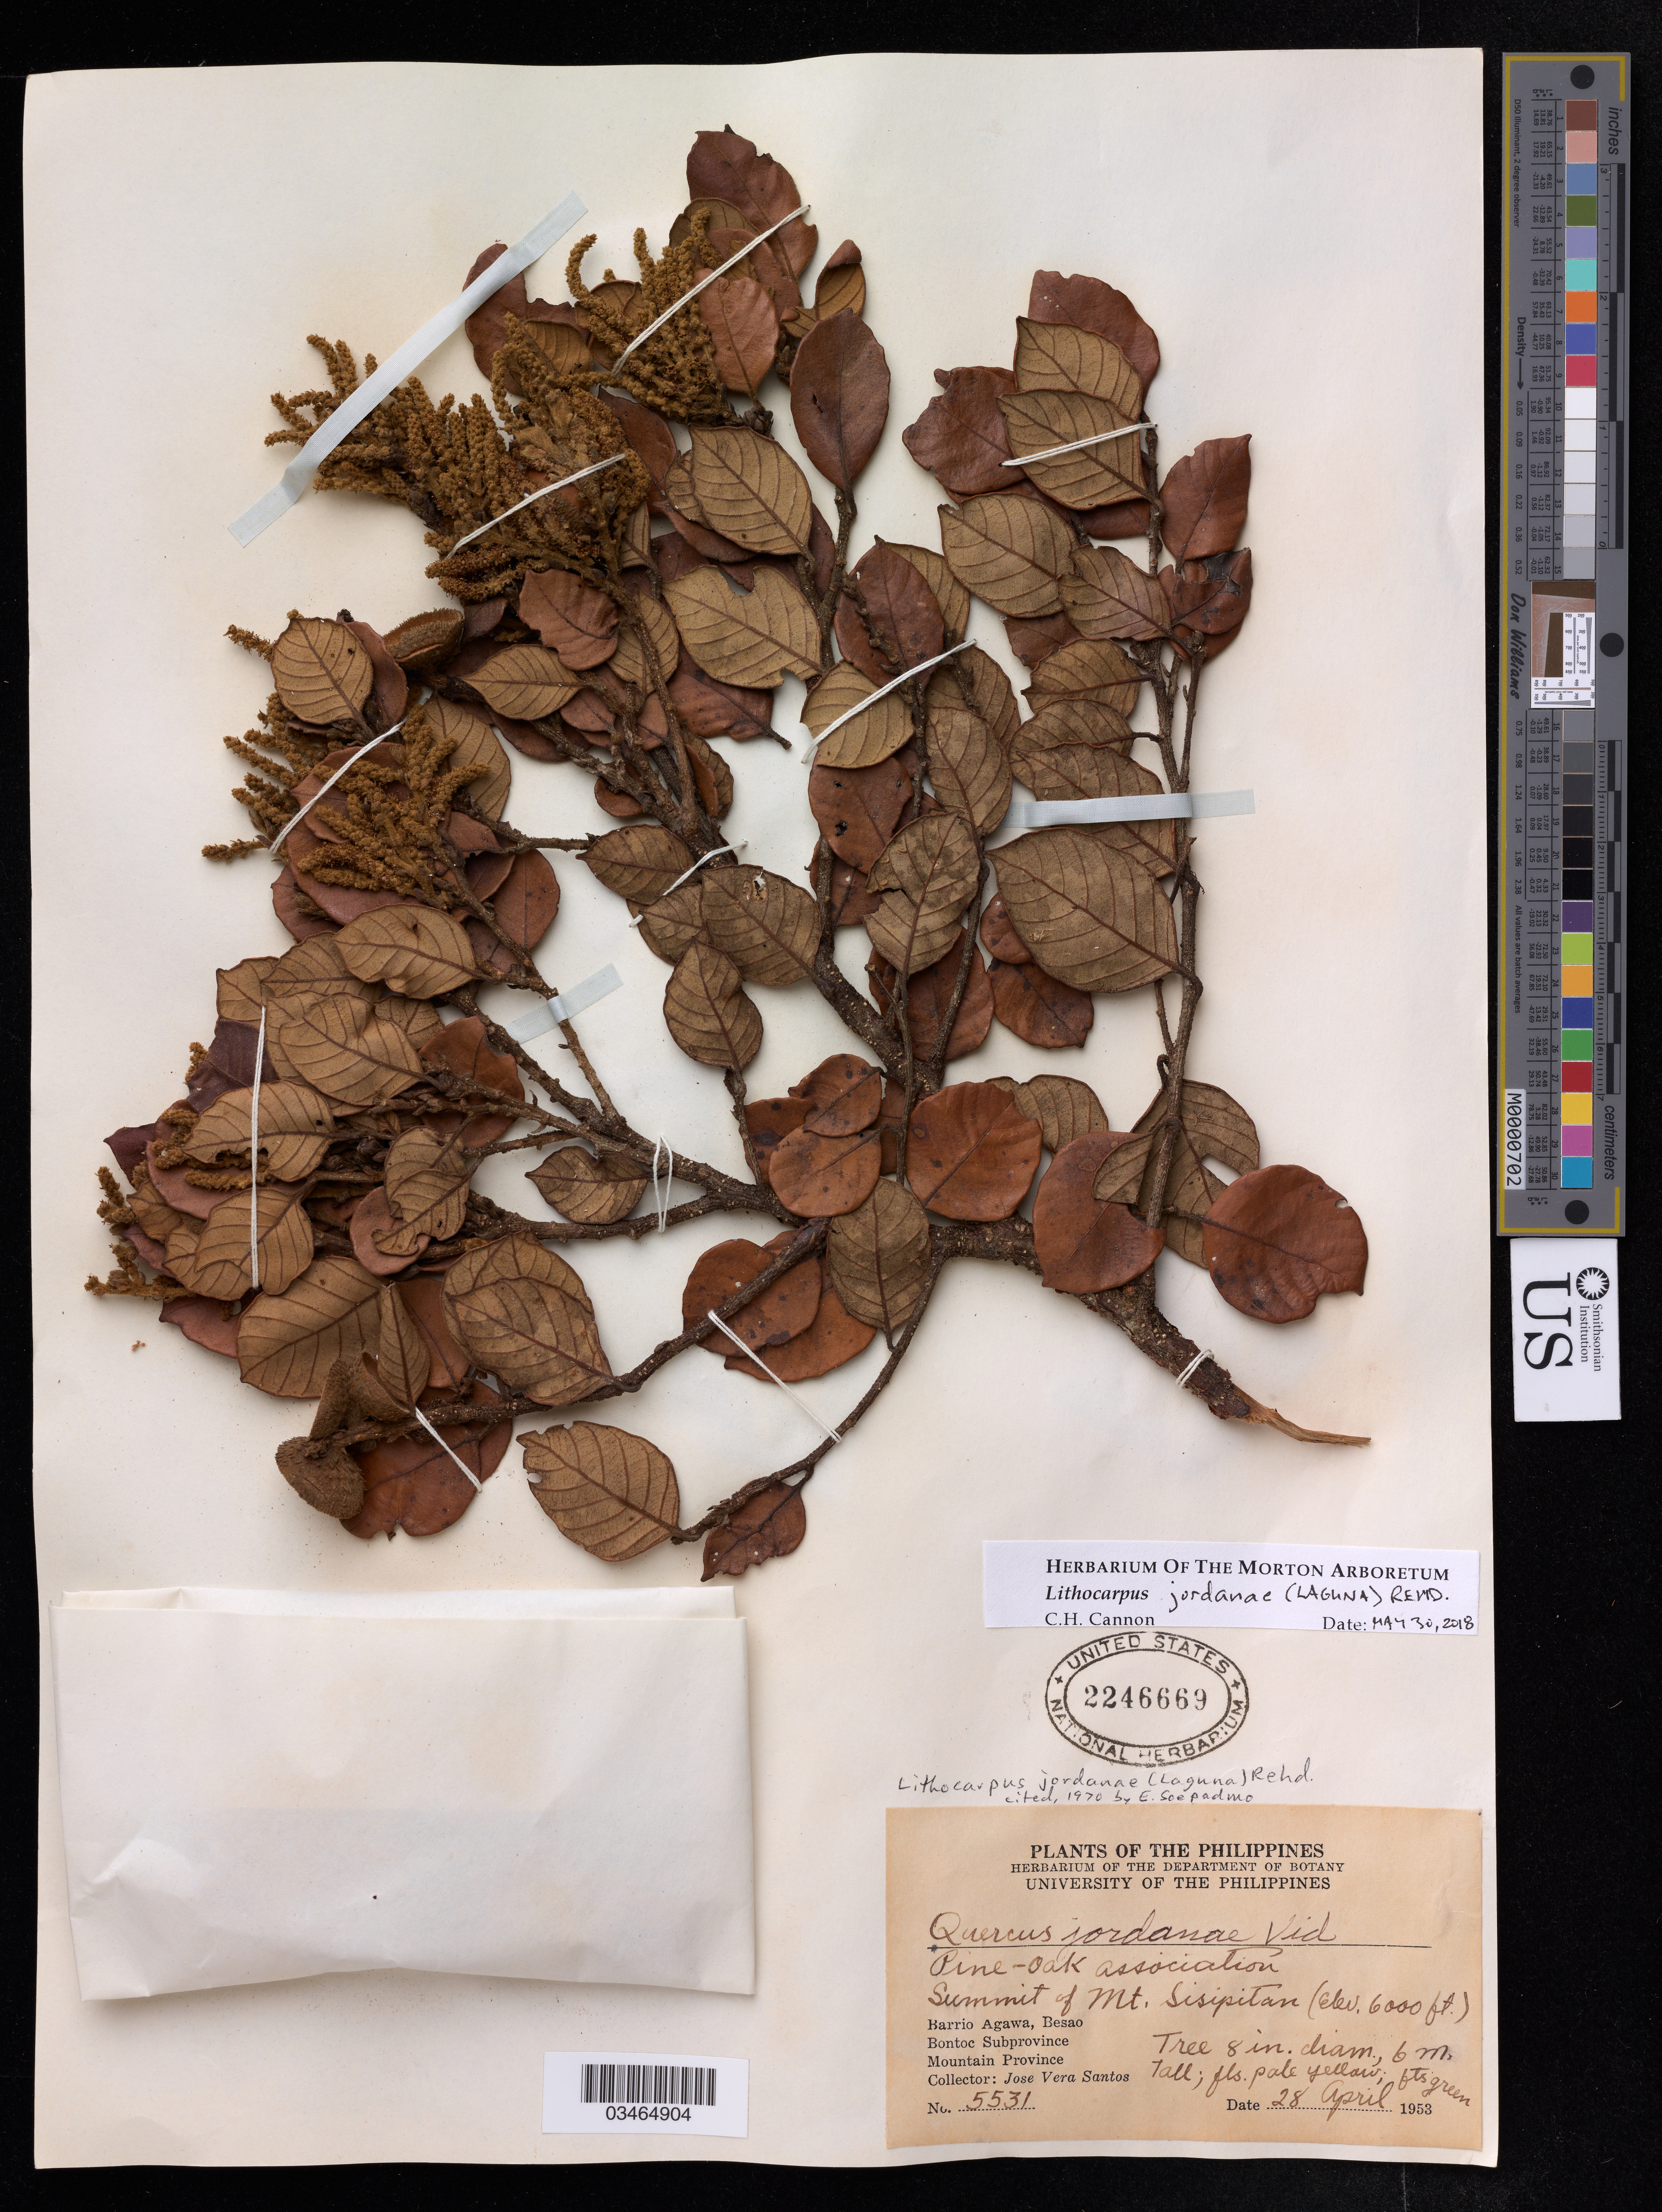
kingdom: Plantae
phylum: Tracheophyta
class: Magnoliopsida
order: Fagales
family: Fagaceae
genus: Lithocarpus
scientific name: Lithocarpus jordanae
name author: (Villanueva) Rehder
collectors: J. V. Santos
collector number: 5531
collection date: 1953-04-28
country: Philippines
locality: Pine-oak association Summit of Mt. Sisipitan, Barrio Agawa, Besao, Bontoc Subprovince, Mountain Province.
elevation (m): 1829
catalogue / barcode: US 2246669